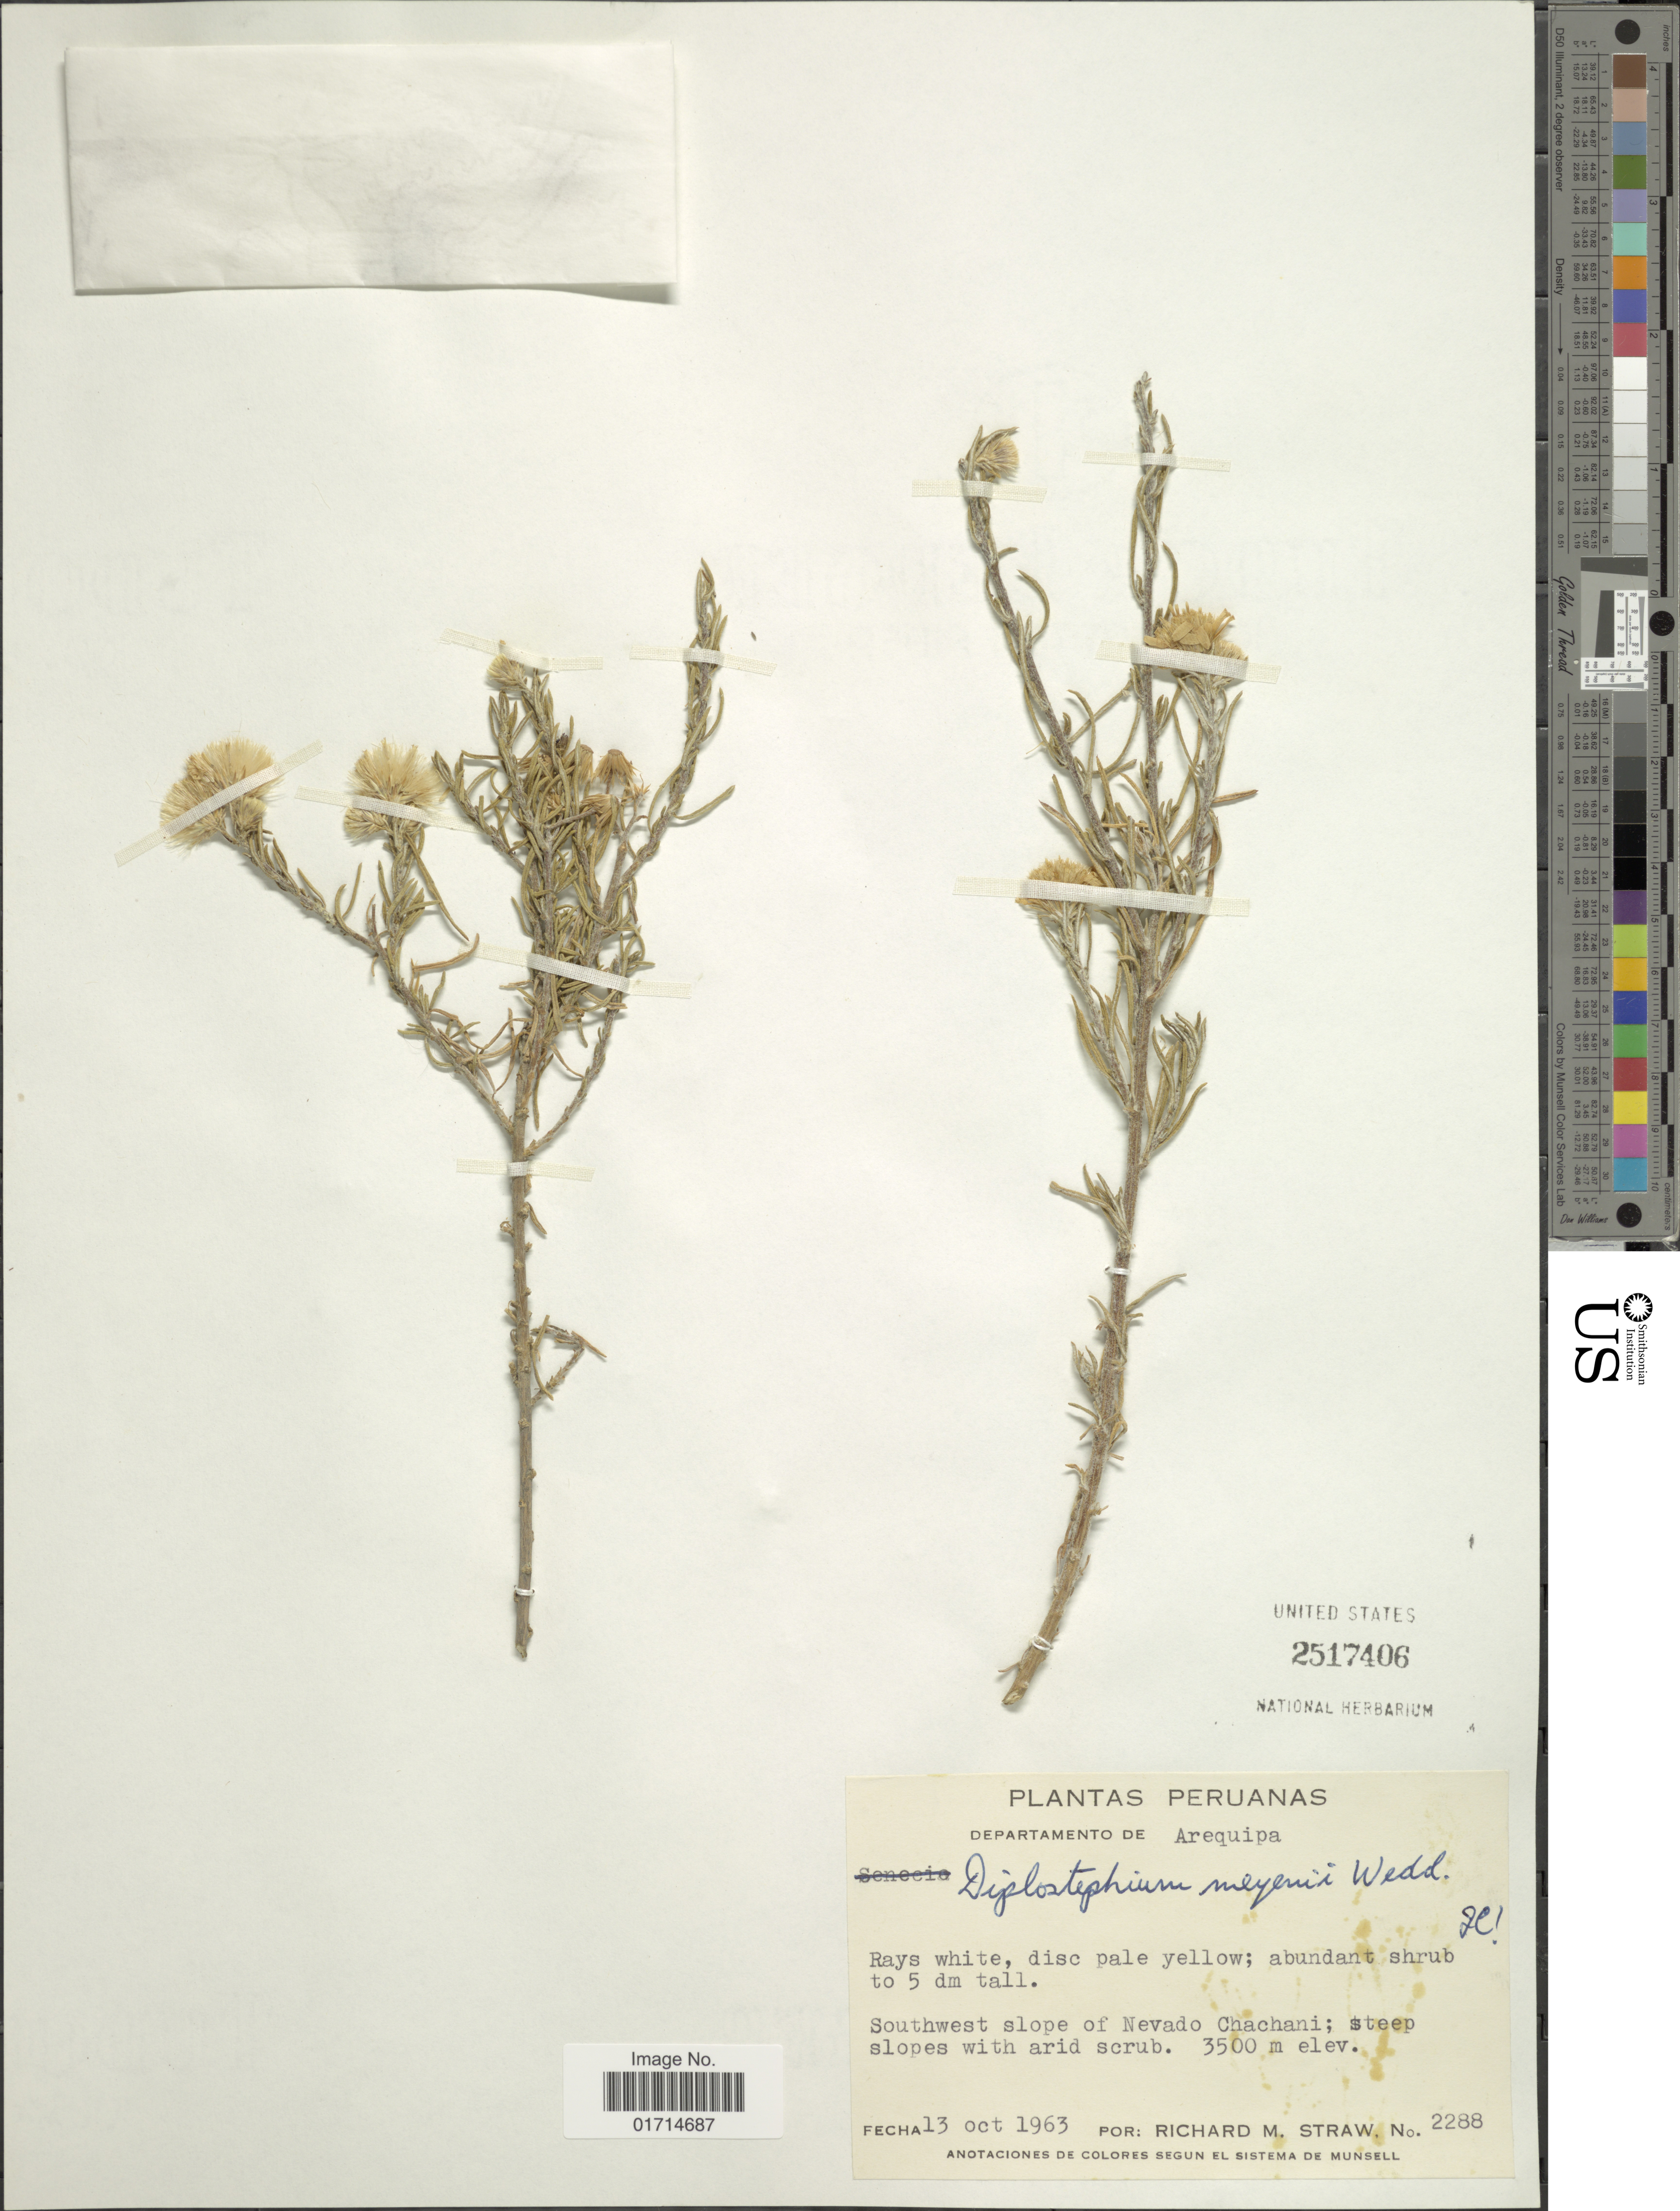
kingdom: Plantae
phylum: Tracheophyta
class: Magnoliopsida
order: Asterales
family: Asteraceae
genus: Diplostephium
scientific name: Diplostephium meyenii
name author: (Sch. Bip. ex Wedd.) S.F. Blake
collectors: R. M. Straw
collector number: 2288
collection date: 1963-10-13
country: Peru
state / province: Arequipa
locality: Southwest slope of Nevado Chachani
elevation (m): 3500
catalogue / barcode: US 2517406